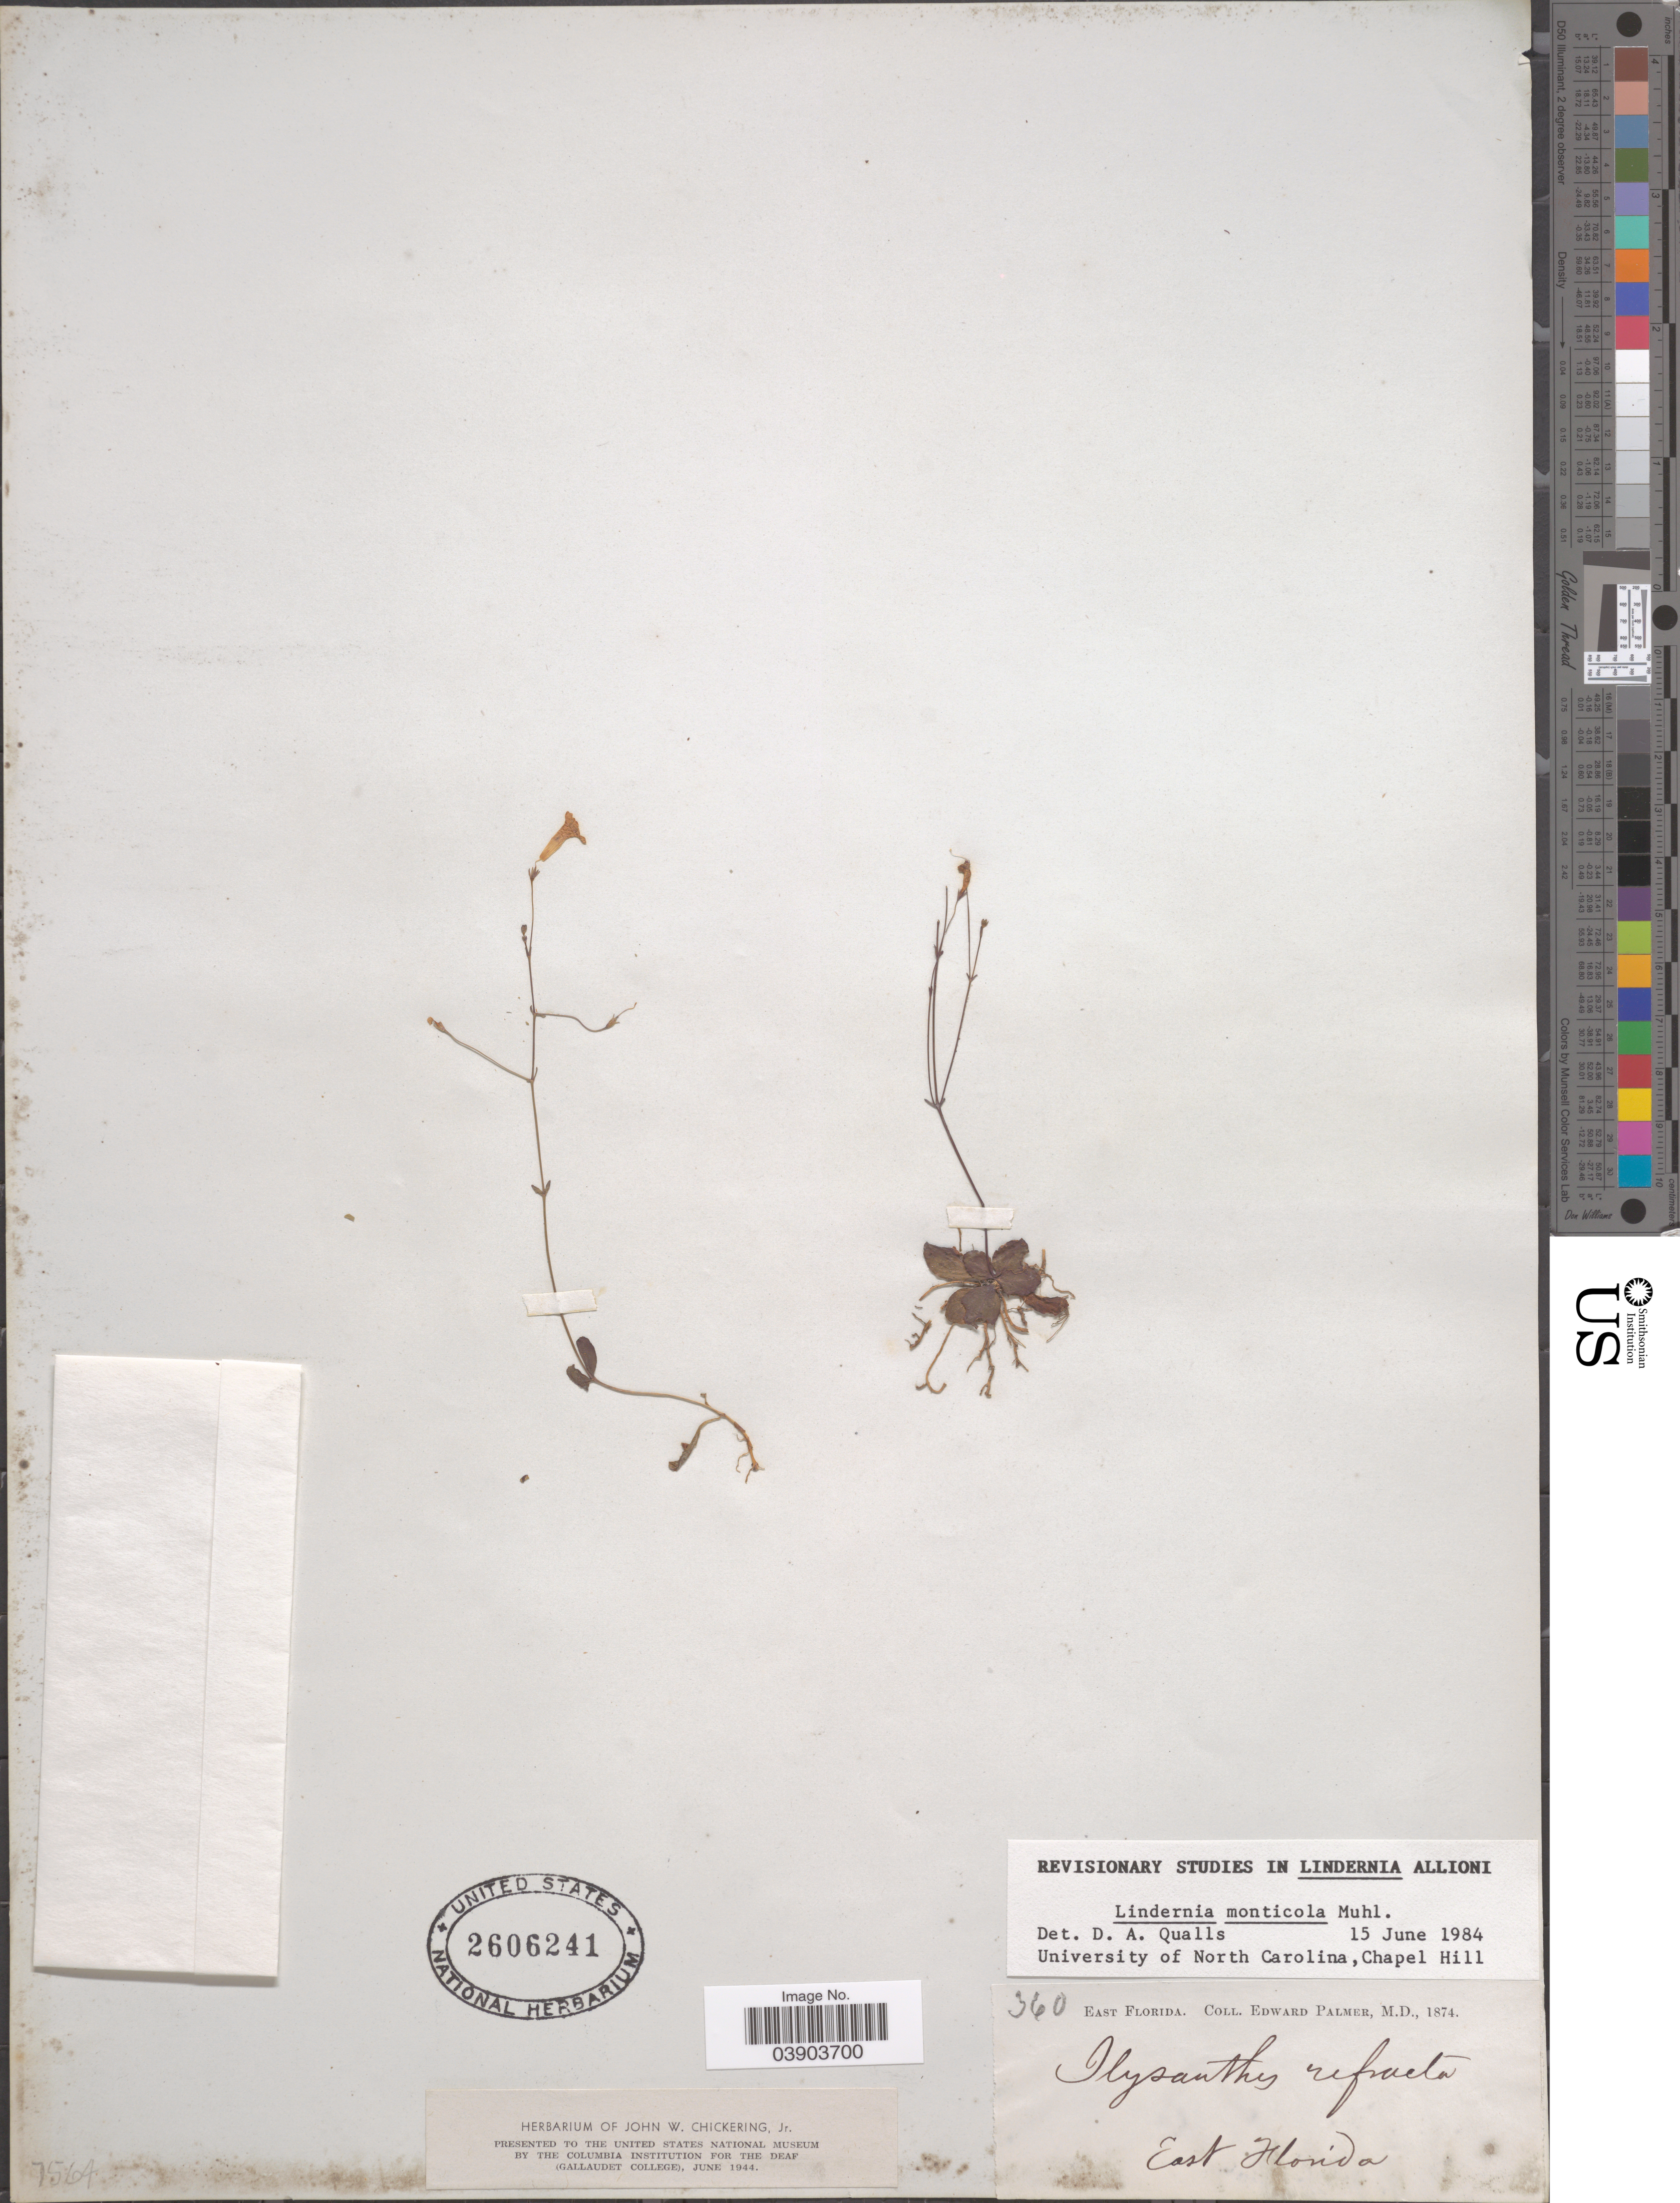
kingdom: Plantae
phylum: Tracheophyta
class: Magnoliopsida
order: Lamiales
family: Linderniaceae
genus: Lindernia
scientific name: Lindernia monticola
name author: Nutt.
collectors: E. Palmer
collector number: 360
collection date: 1874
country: United States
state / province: Florida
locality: East Florida.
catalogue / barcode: US 2606241